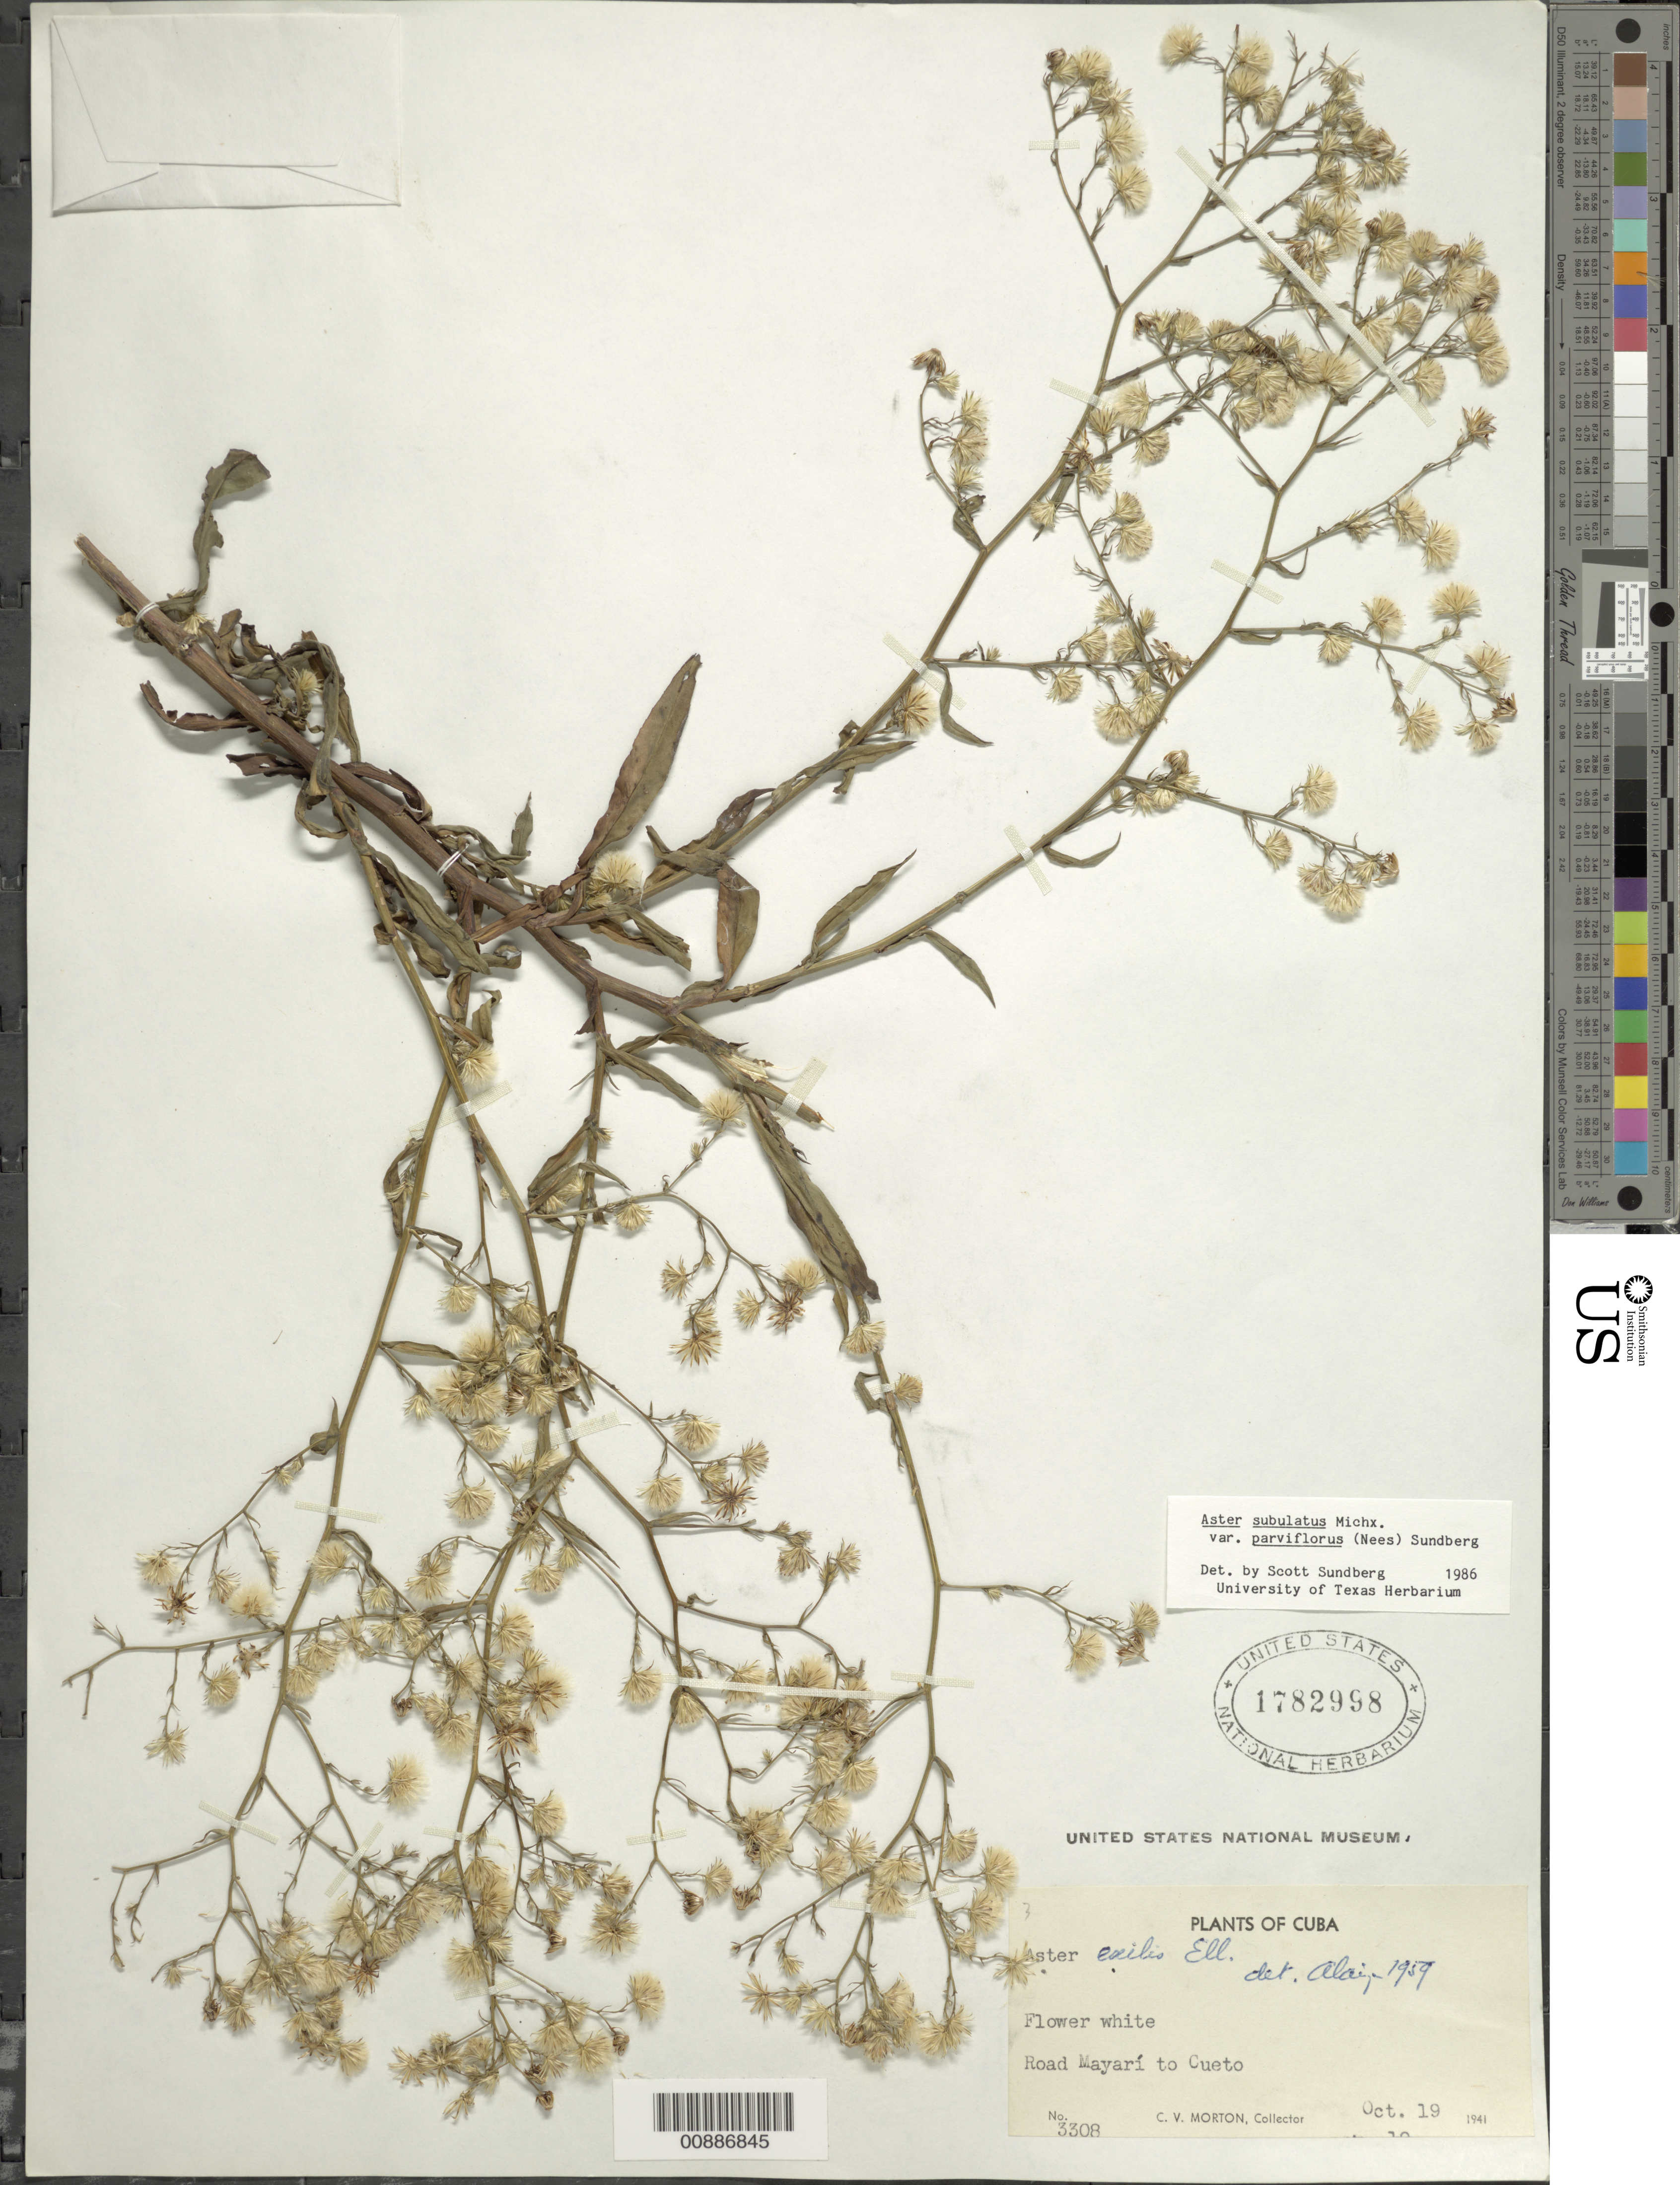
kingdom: Plantae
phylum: Tracheophyta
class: Magnoliopsida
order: Asterales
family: Asteraceae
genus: Symphyotrichum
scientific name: Symphyotrichum subulatum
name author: (Michx.) G.L. Nesom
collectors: C. V. Morton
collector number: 3308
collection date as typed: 19 Oct 1941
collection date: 1941-10-19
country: Cuba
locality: Road Mayarí to Cueto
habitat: Along road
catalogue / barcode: US 1782998